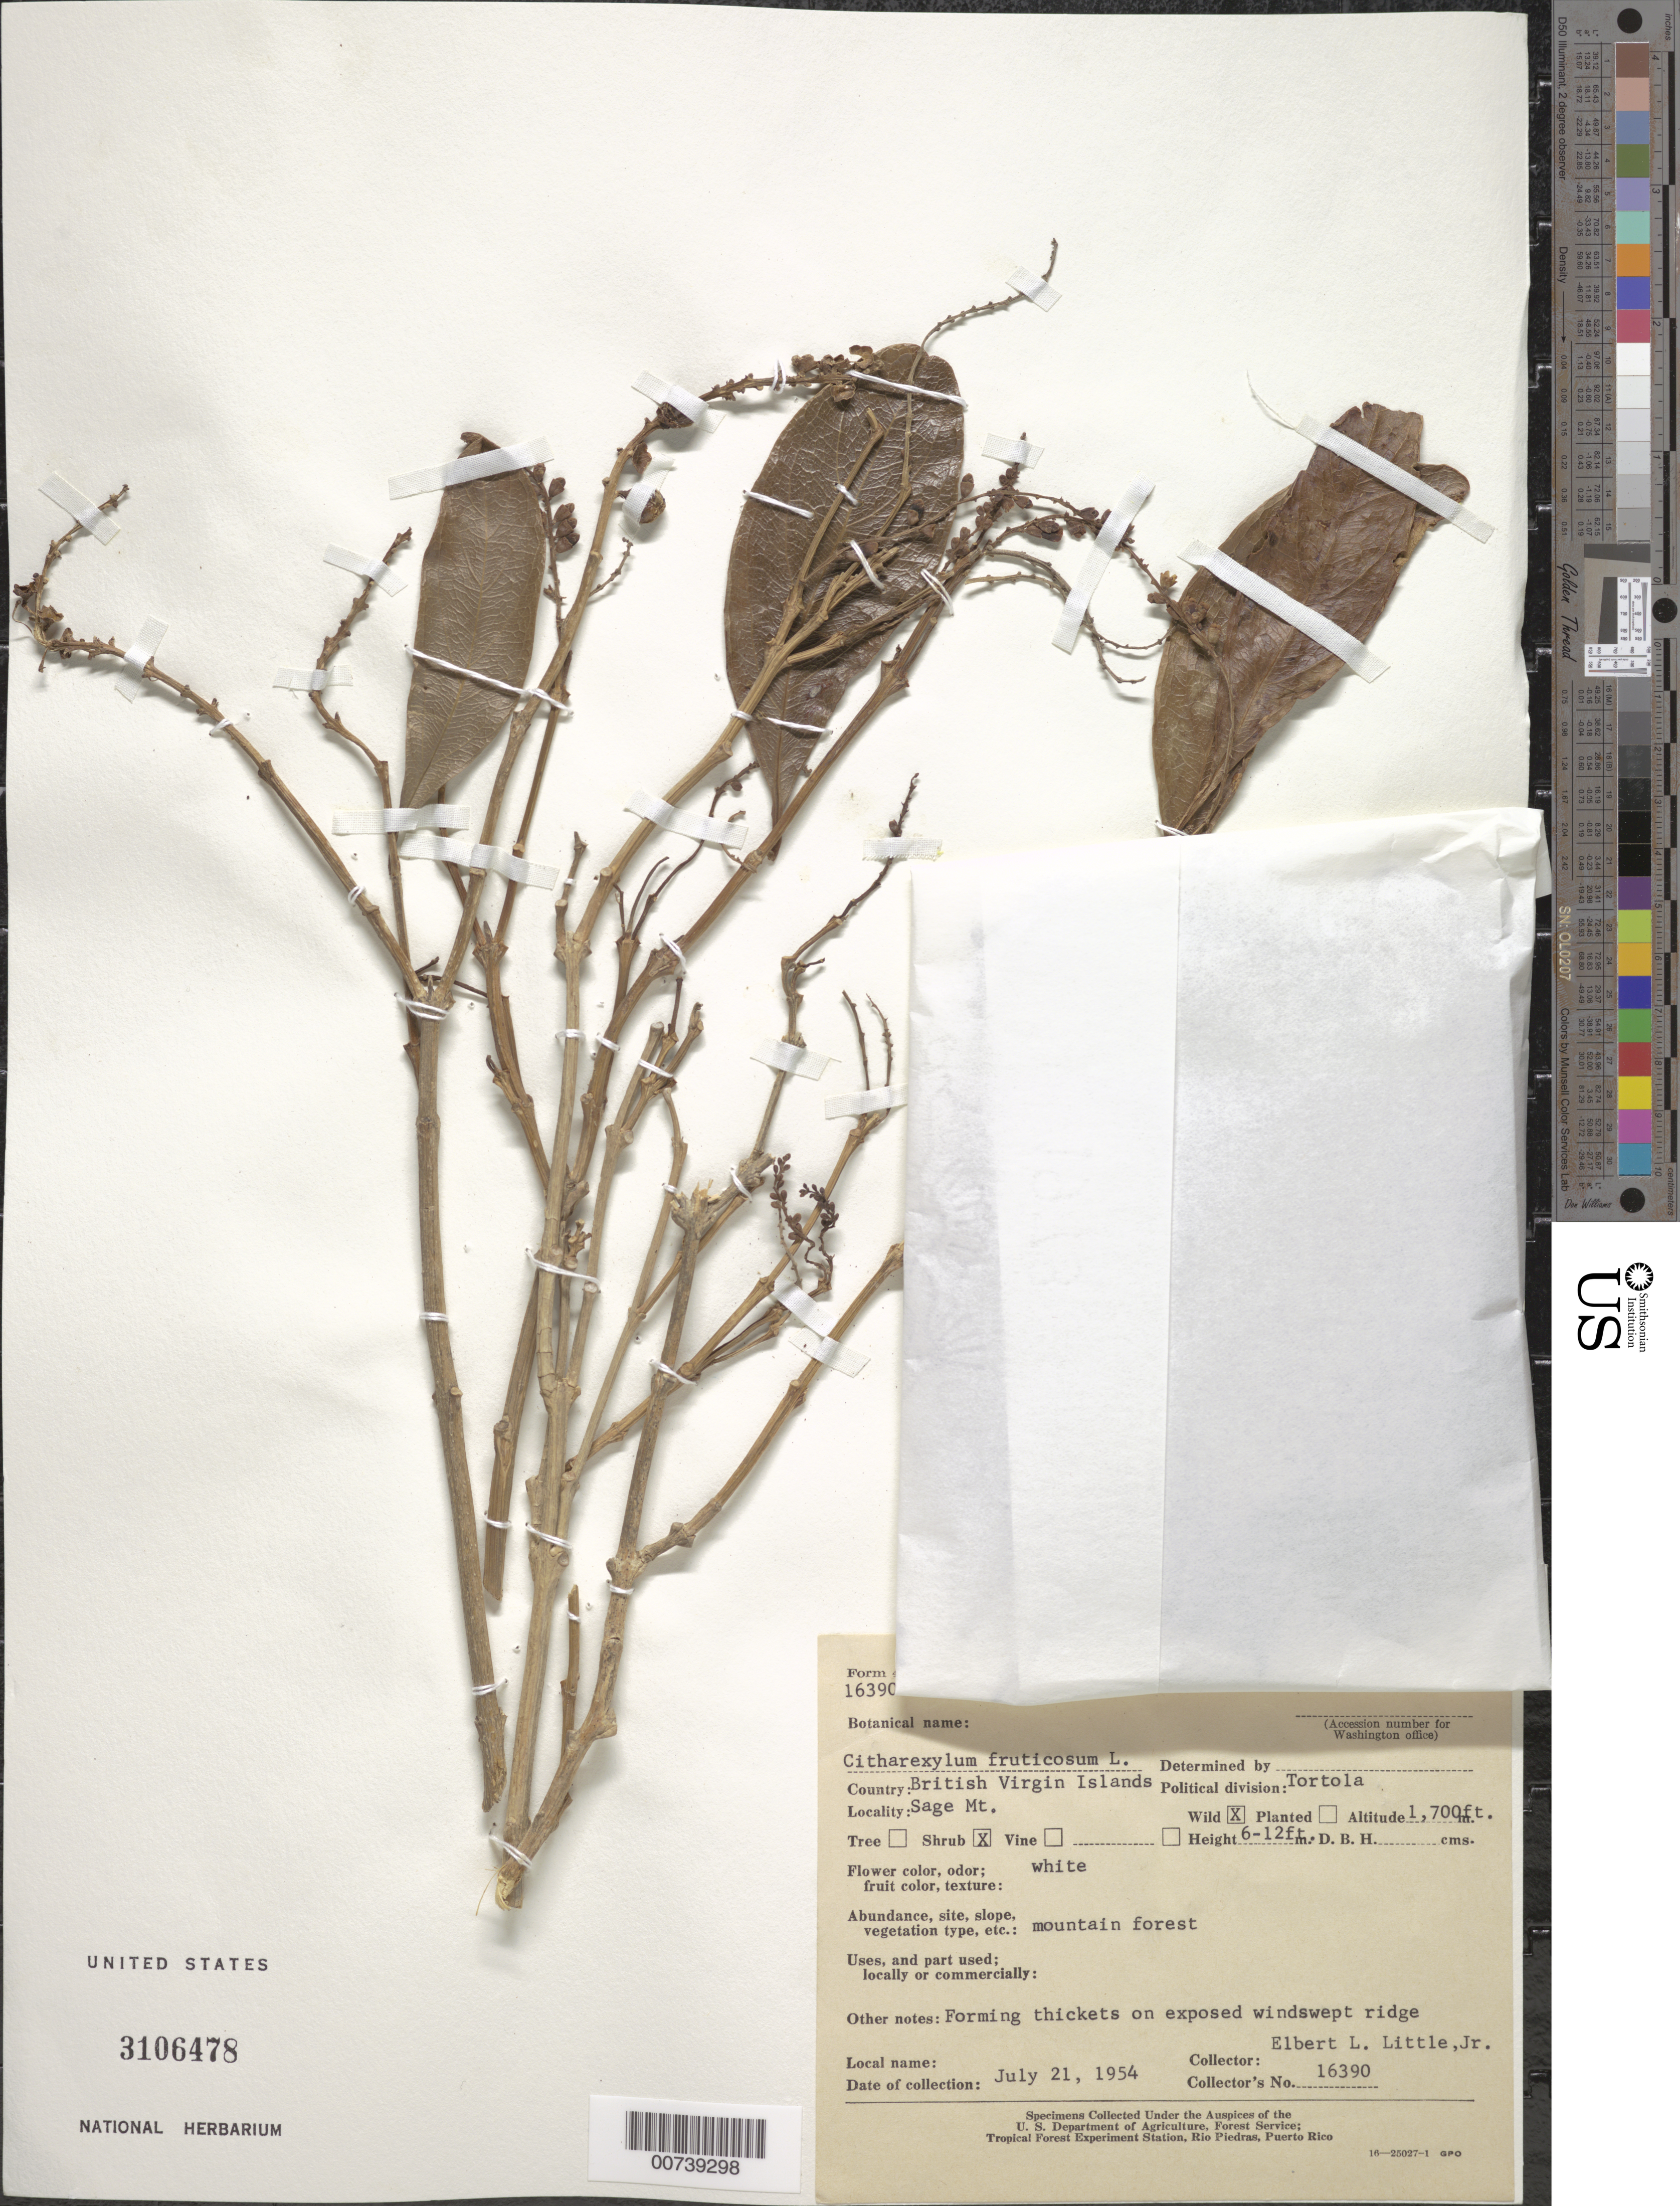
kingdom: Plantae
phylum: Tracheophyta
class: Magnoliopsida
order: Lamiales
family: Verbenaceae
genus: Citharexylum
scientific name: Citharexylum spinosum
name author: L.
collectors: E. L. Little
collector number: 16390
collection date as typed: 21 Jul 1954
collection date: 1954-07-21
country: British Virgin Islands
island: Tortola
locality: Sage Mt.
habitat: Mountain forest; forming thickets on exposed windswept ridge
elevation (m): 518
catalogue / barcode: US 3106478